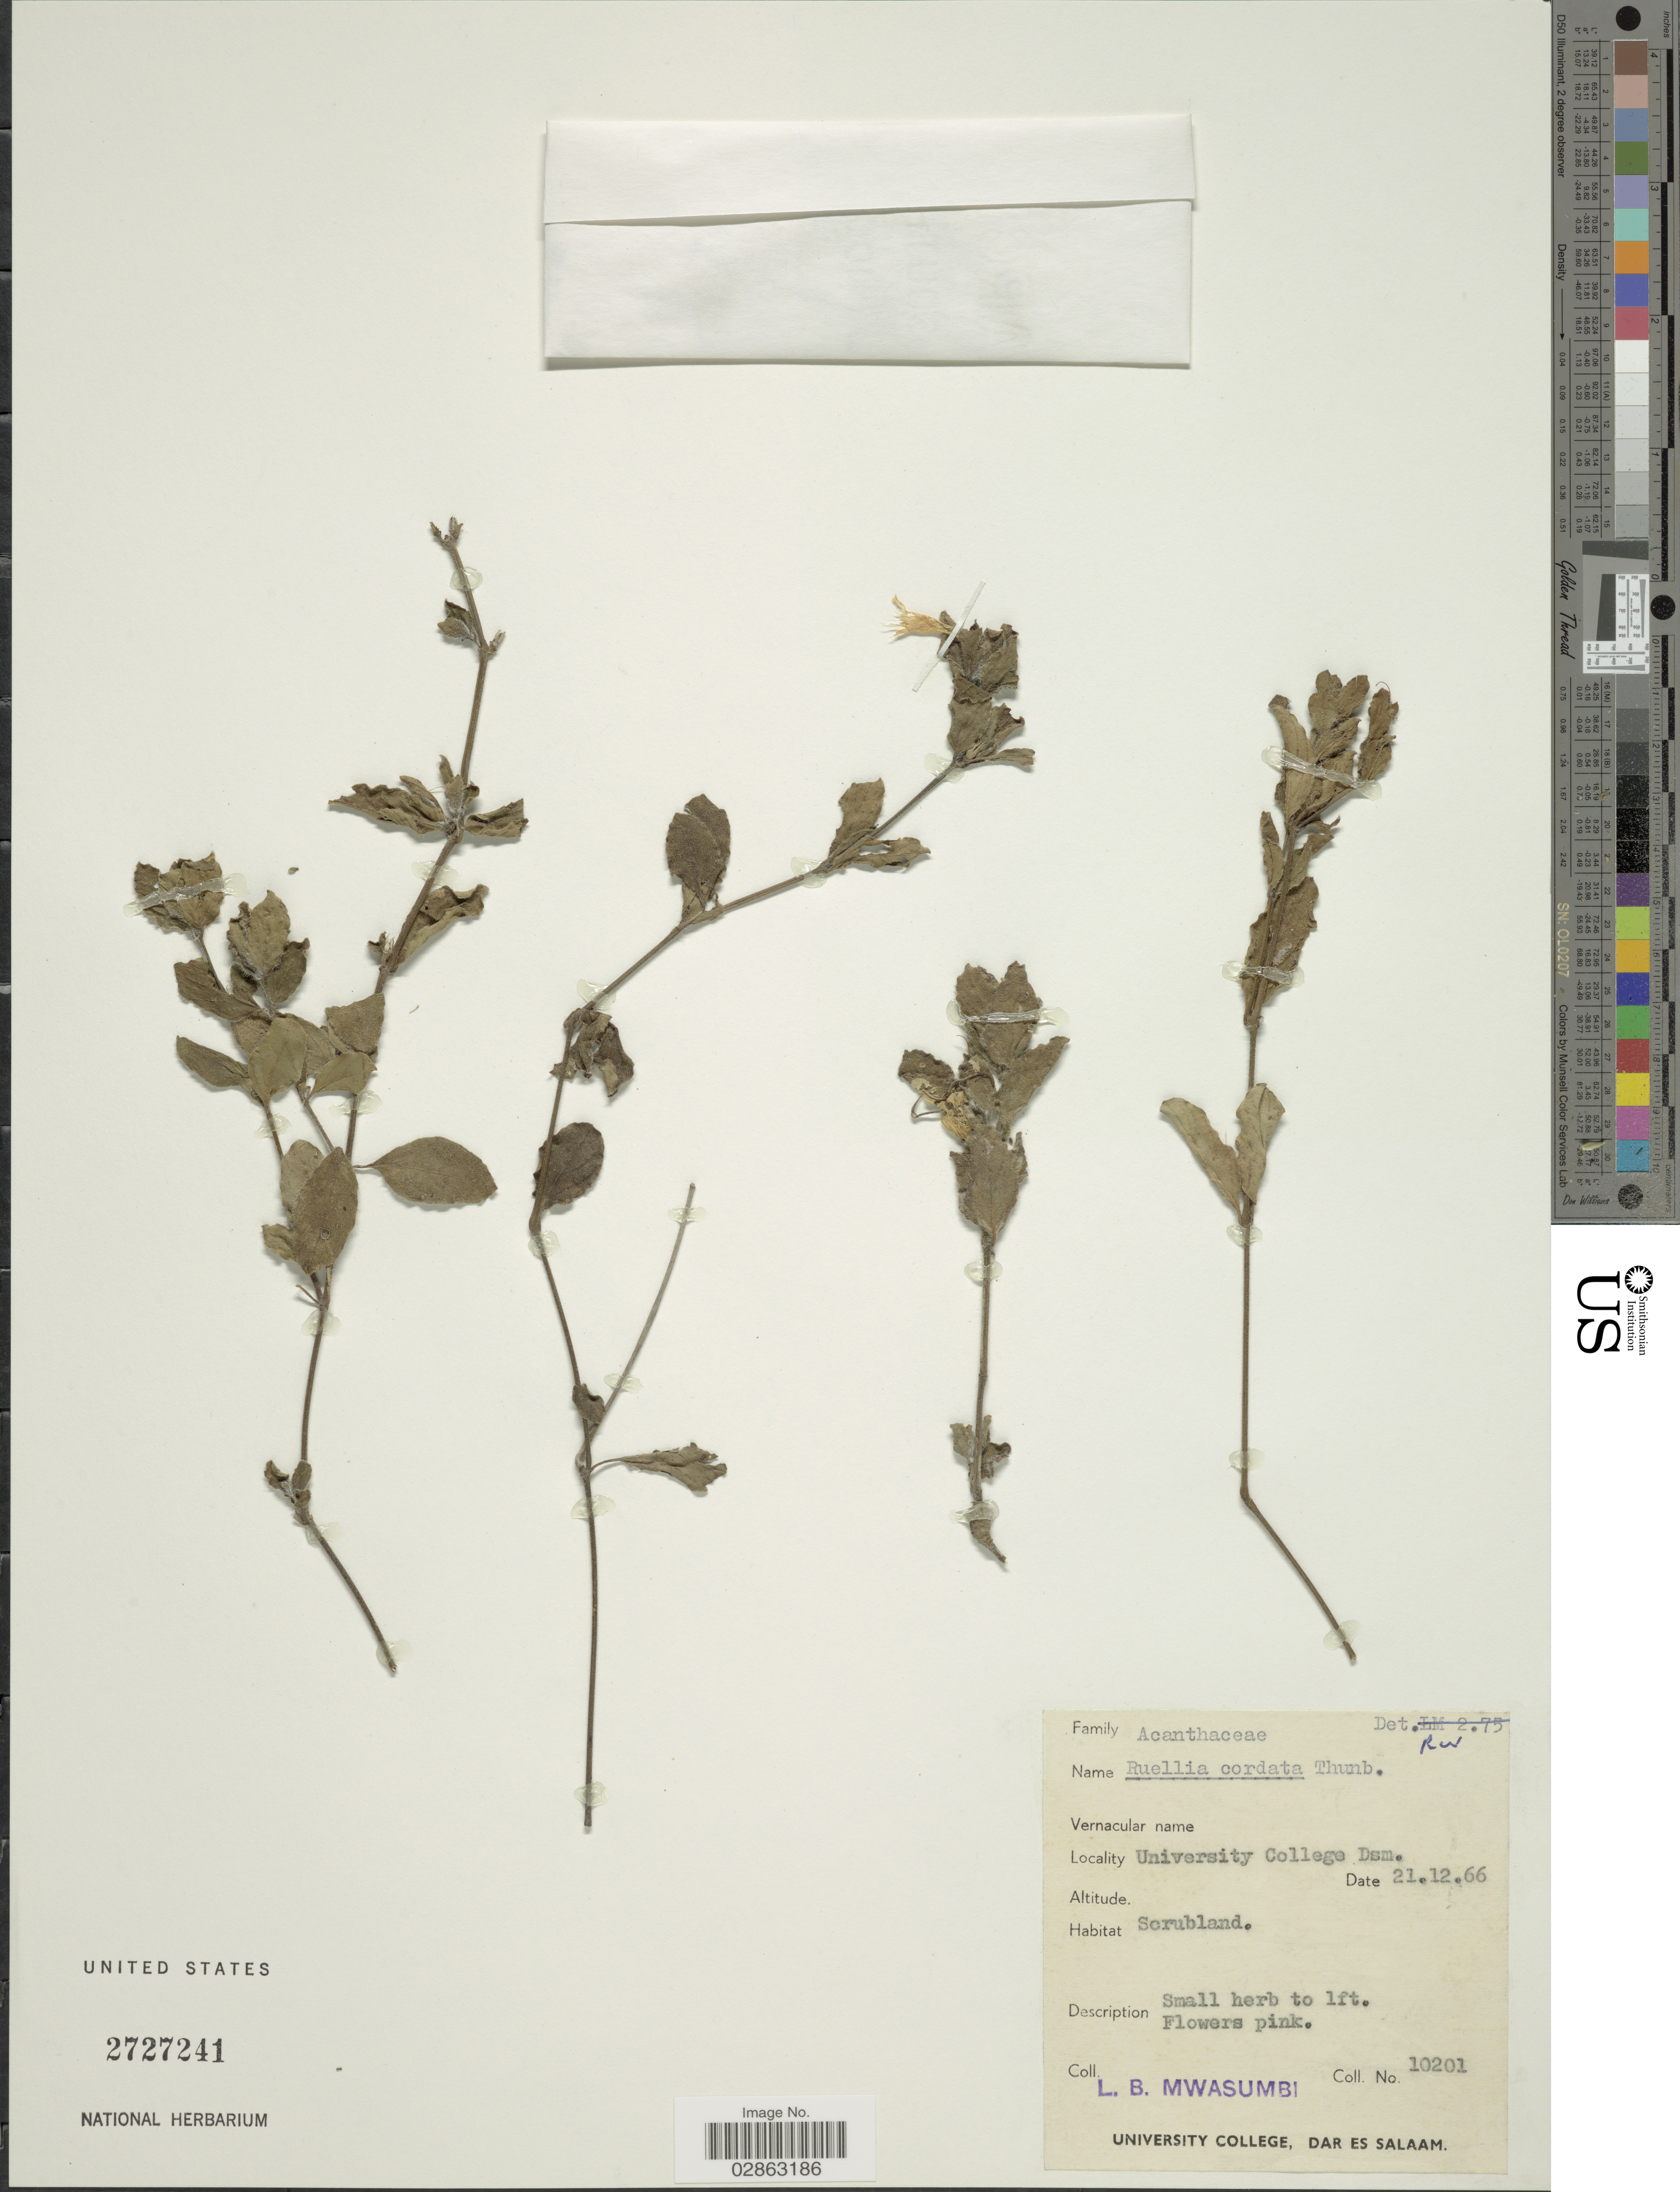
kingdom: Plantae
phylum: Tracheophyta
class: Magnoliopsida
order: Lamiales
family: Acanthaceae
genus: Ruellia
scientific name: Ruellia cordata Brandegee, nom. illeg.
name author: Brandegee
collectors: L. Mwasumbi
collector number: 10201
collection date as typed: Transcribed d/m/y: 21/12/66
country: Tanzania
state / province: Dar es Salaam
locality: University College Dsm.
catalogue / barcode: US 2727241